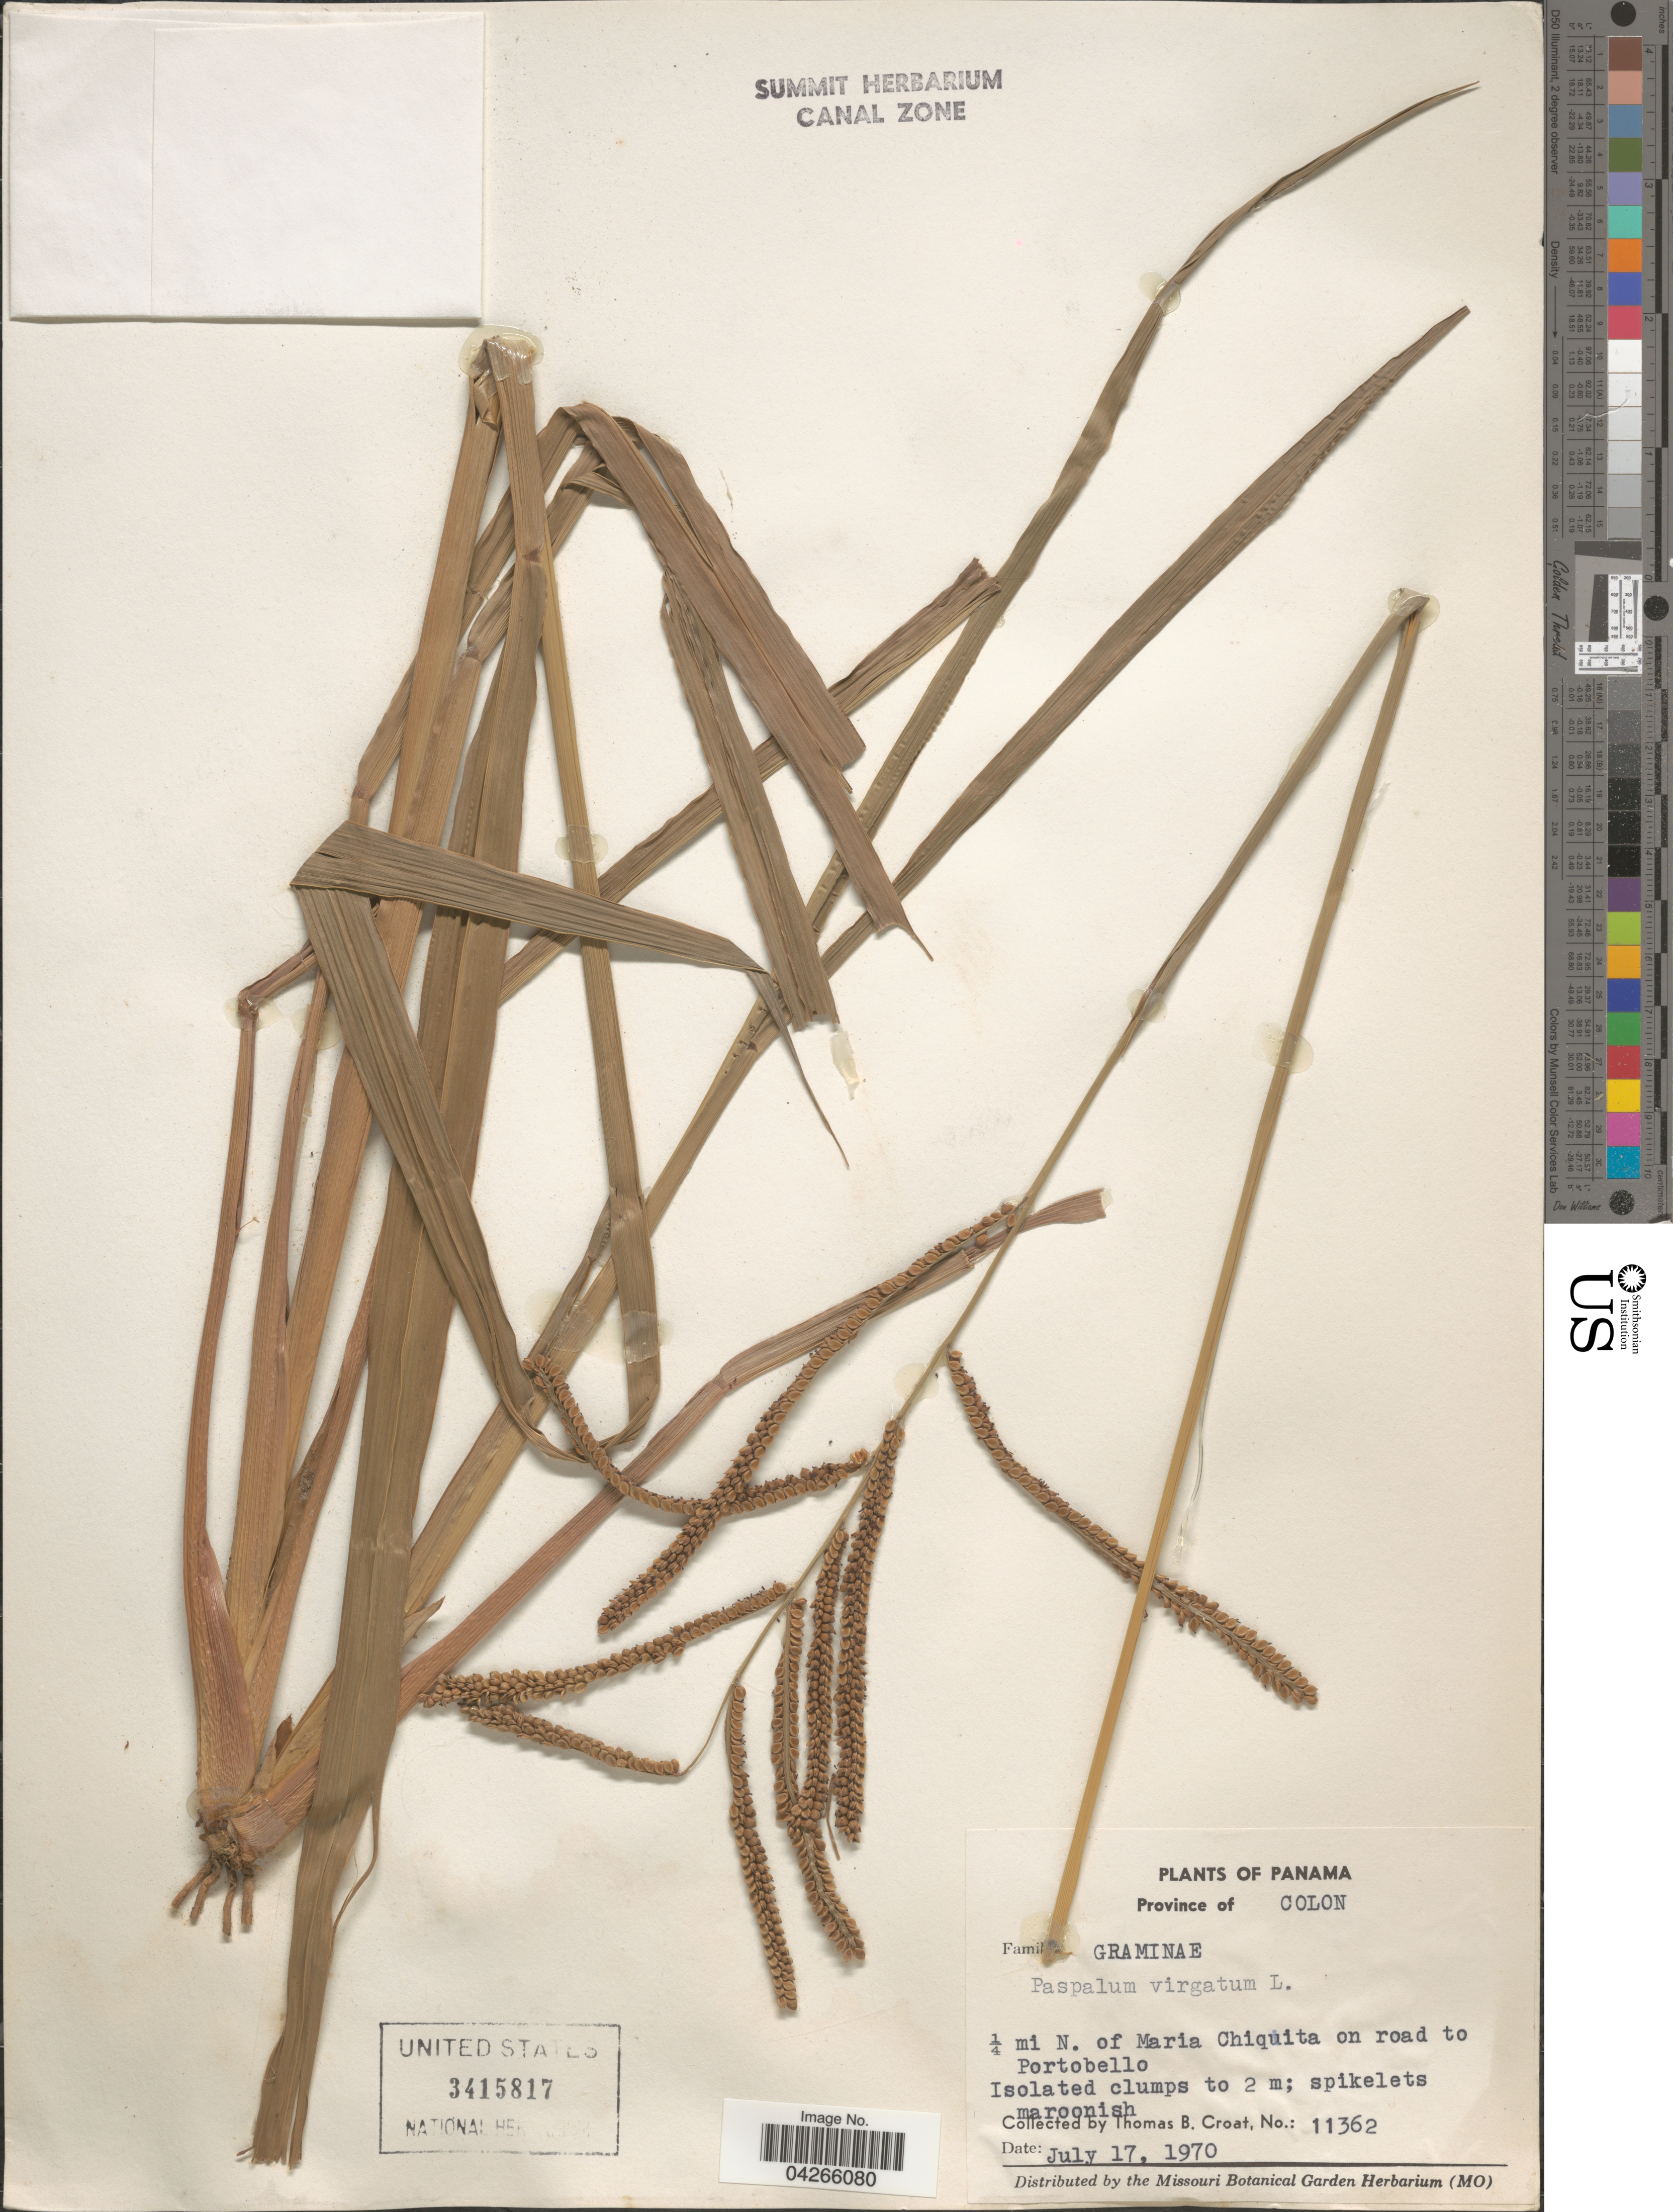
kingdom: Plantae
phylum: Tracheophyta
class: Liliopsida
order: Poales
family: Poaceae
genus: Paspalum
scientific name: Paspalum virgatum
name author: L.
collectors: T. B. Croat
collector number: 11362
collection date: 1970-07-17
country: Panama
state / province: Colón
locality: ¼ mi N. of Maria Chiquita on road to Portobello.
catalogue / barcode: US 3415817